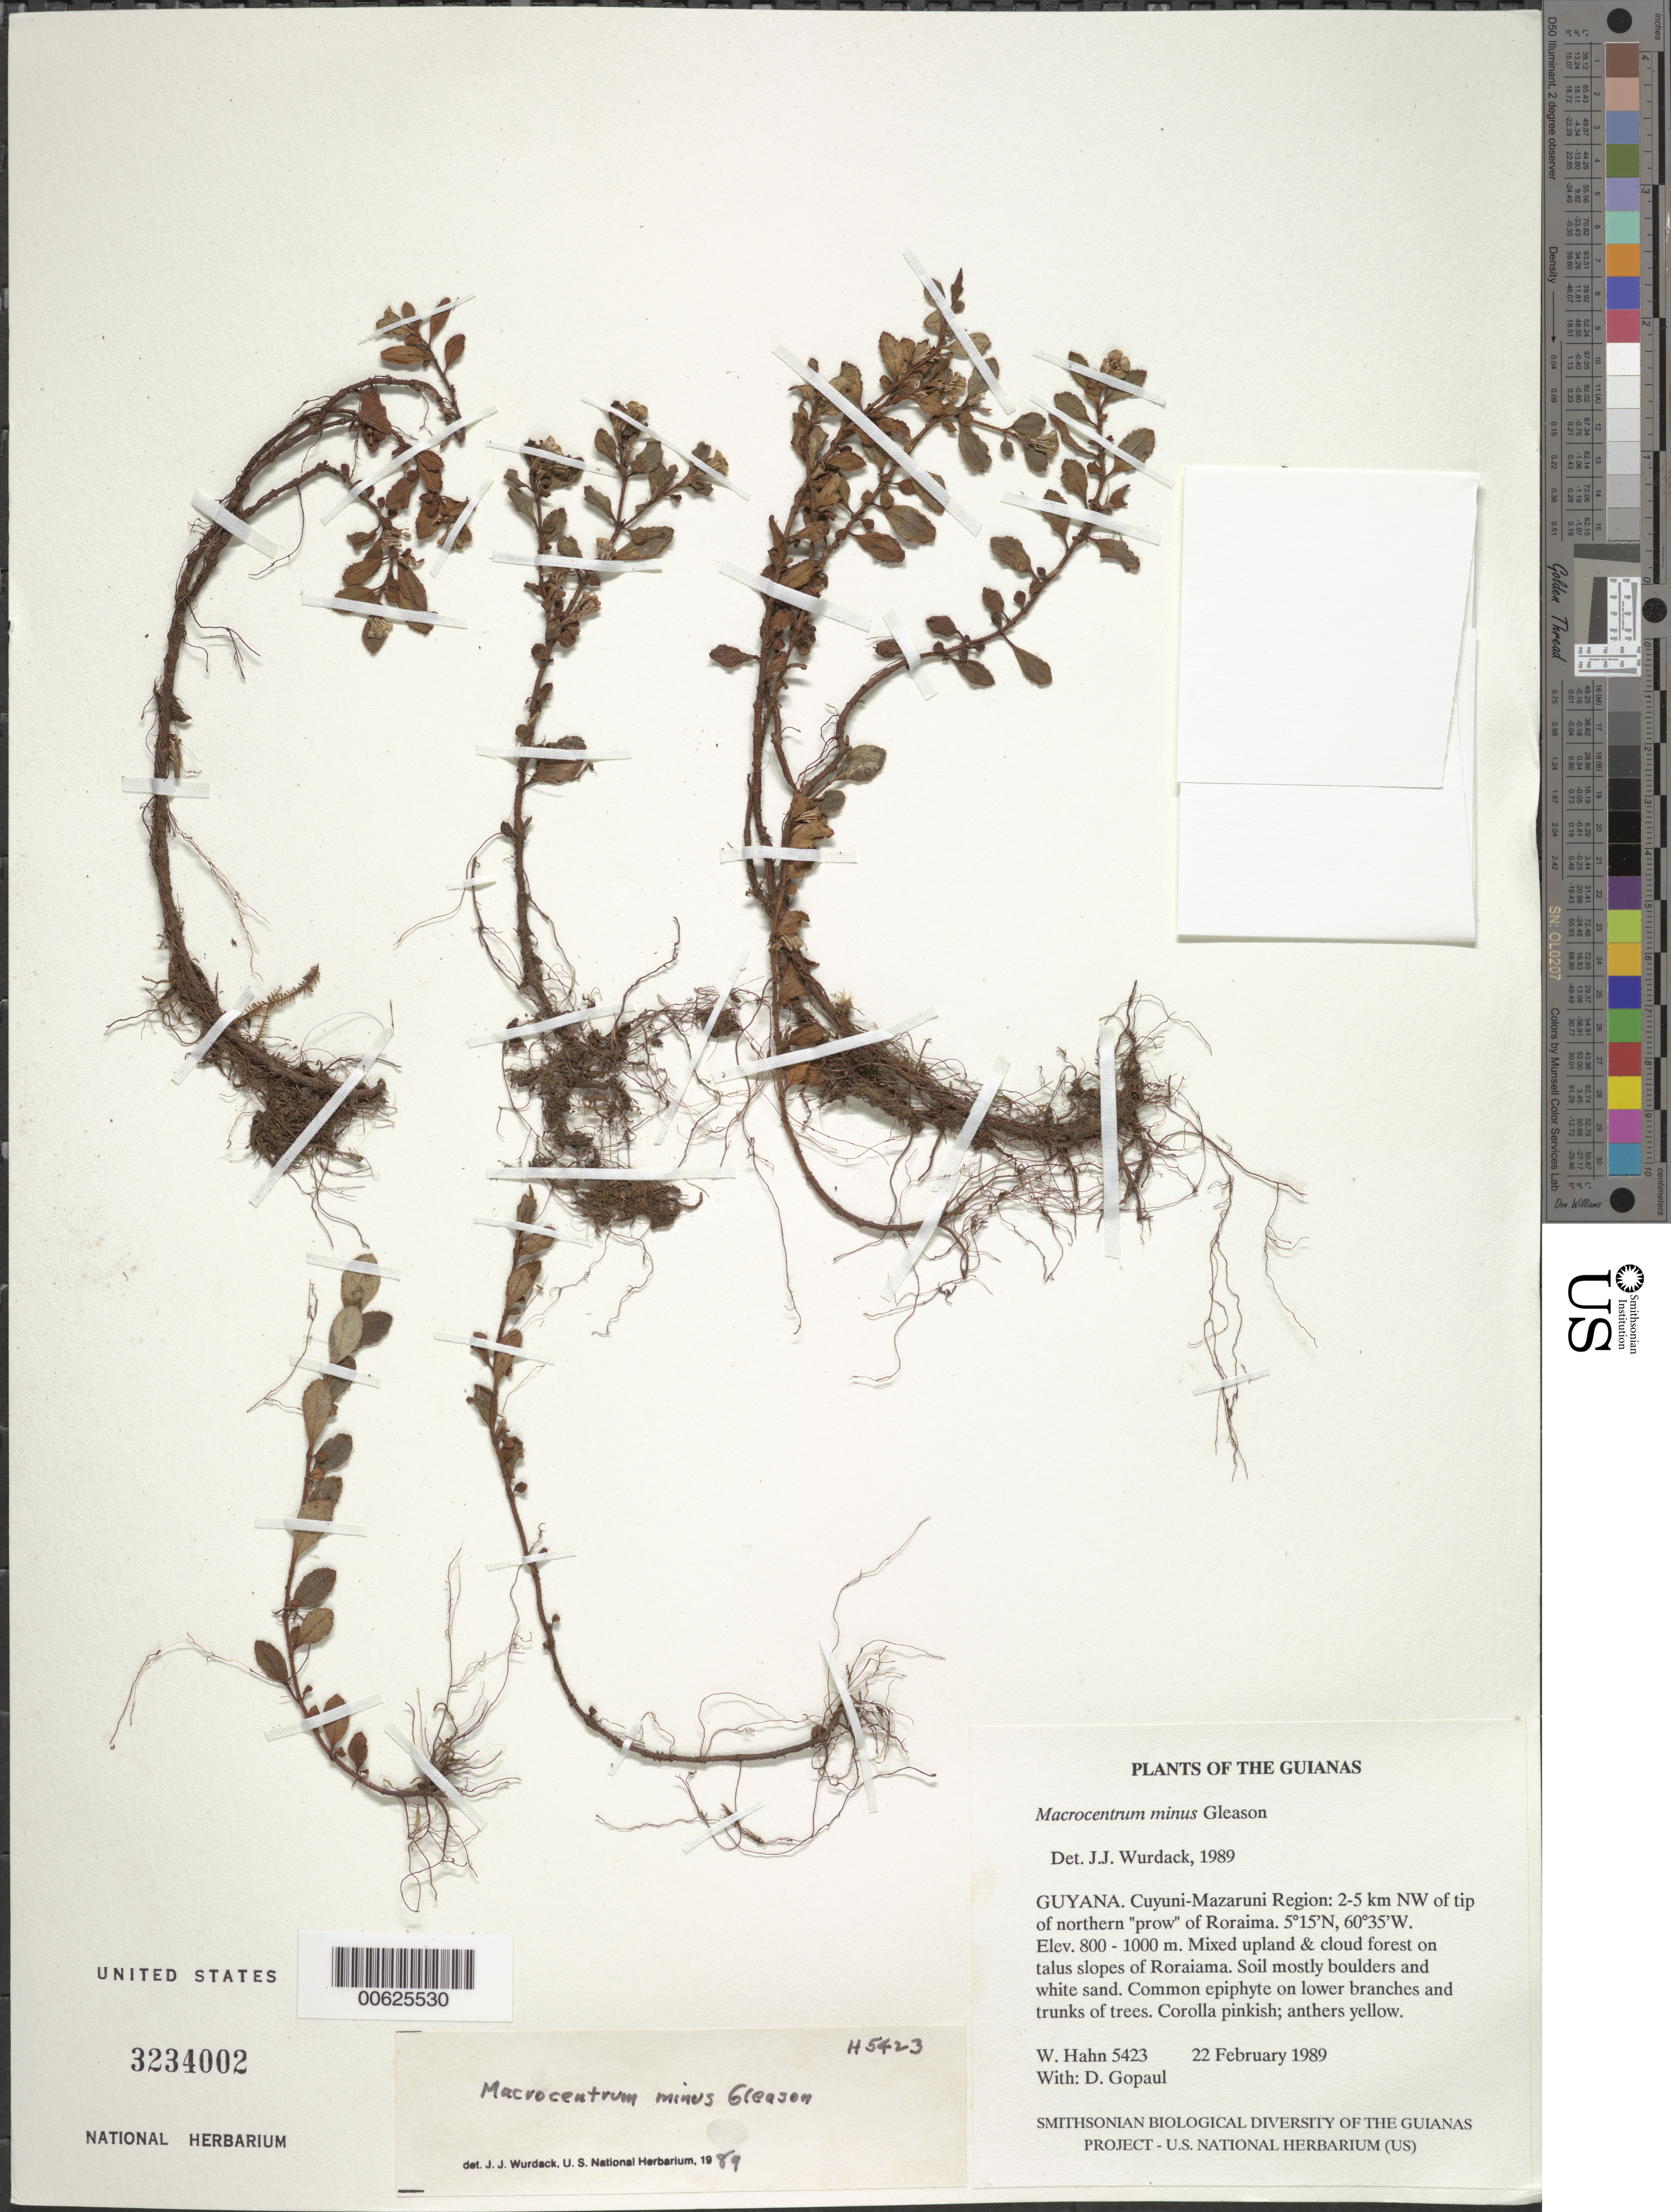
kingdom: Plantae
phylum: Tracheophyta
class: Magnoliopsida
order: Myrtales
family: Melastomataceae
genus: Macrocentrum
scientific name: Macrocentrum minus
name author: Gleason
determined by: Wurdack, John J., (US), US (UNITED STATES)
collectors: W. Hahn & D. Gopaul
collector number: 5423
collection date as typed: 22 February 1989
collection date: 1989-02-22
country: Guyana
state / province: Cuyuni-Mazaruni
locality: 2-5 km NW of tip of northern "prow" of Roraima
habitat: Mixed upland & cloud forest on talus slopes of Roraiama. Soil mostly boulders and white sand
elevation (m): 800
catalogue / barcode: US 3234002